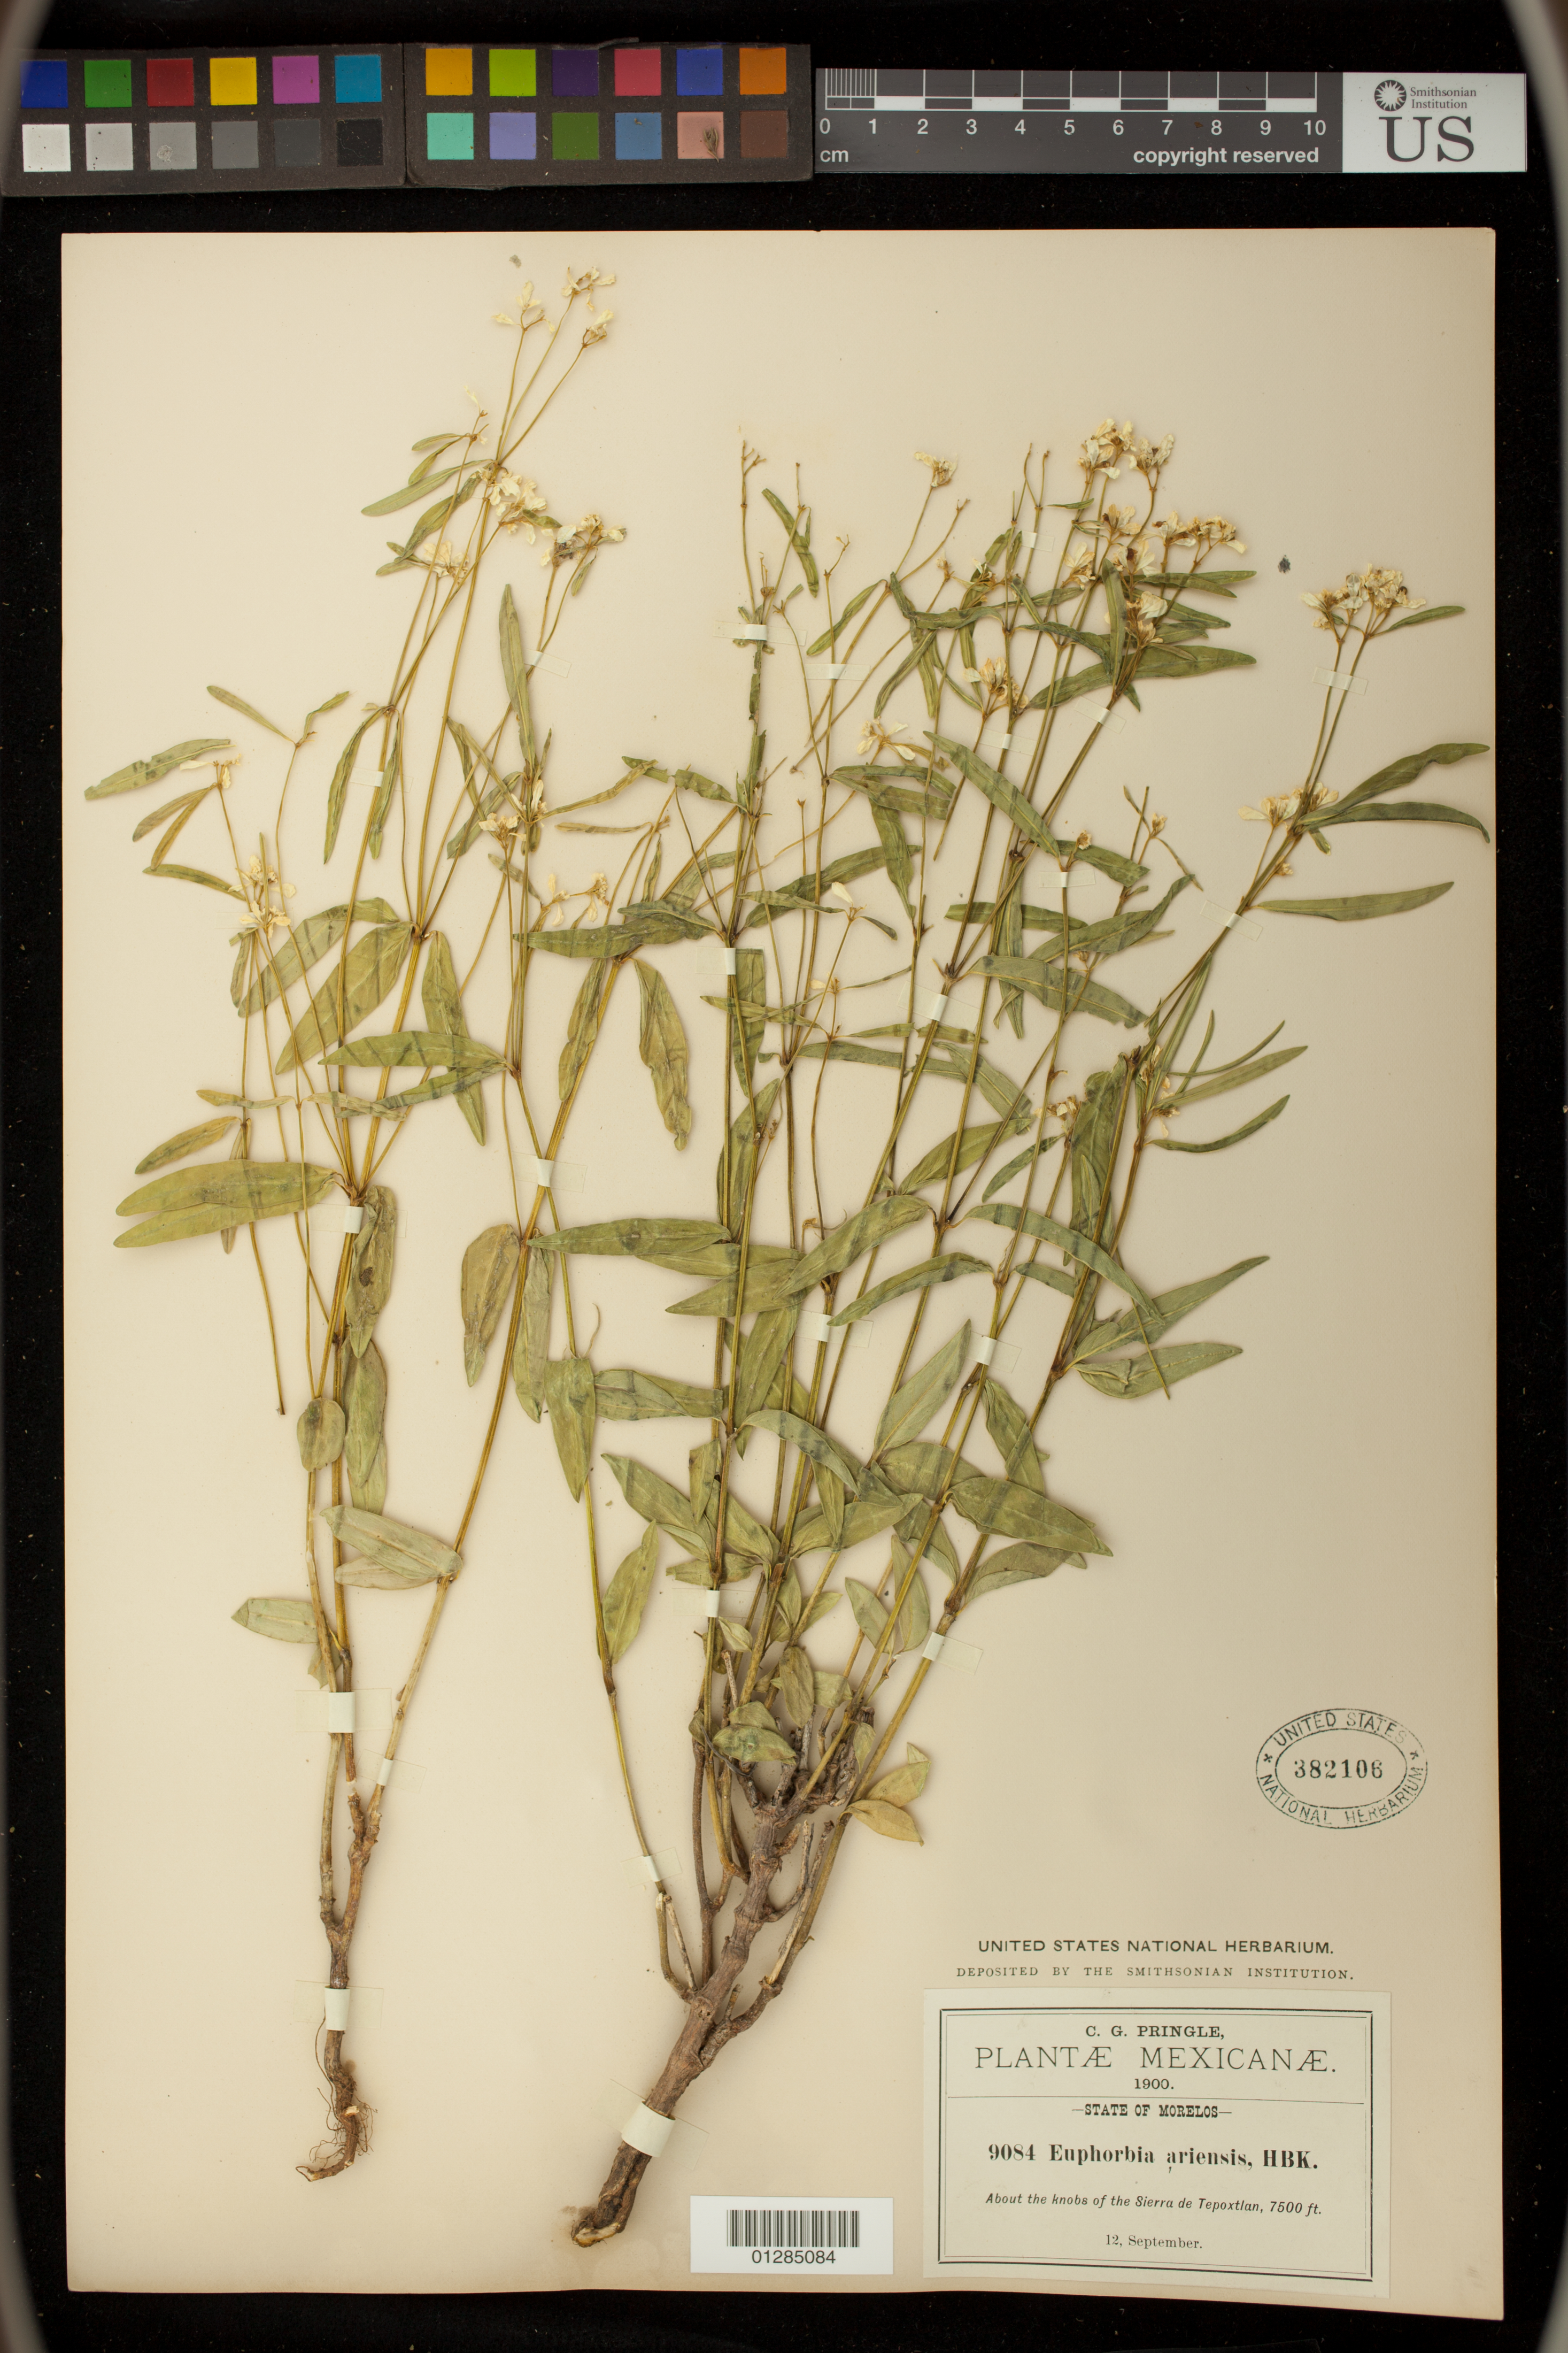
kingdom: Plantae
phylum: Tracheophyta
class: Magnoliopsida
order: Malpighiales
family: Euphorbiaceae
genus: Euphorbia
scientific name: Euphorbia ariensis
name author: Kunth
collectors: C. G. Pringle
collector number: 9084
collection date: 1900-09-12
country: Mexico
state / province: Morelos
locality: About the knobs of the Sierra de Tepoxtlan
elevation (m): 2286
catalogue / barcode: US 382106